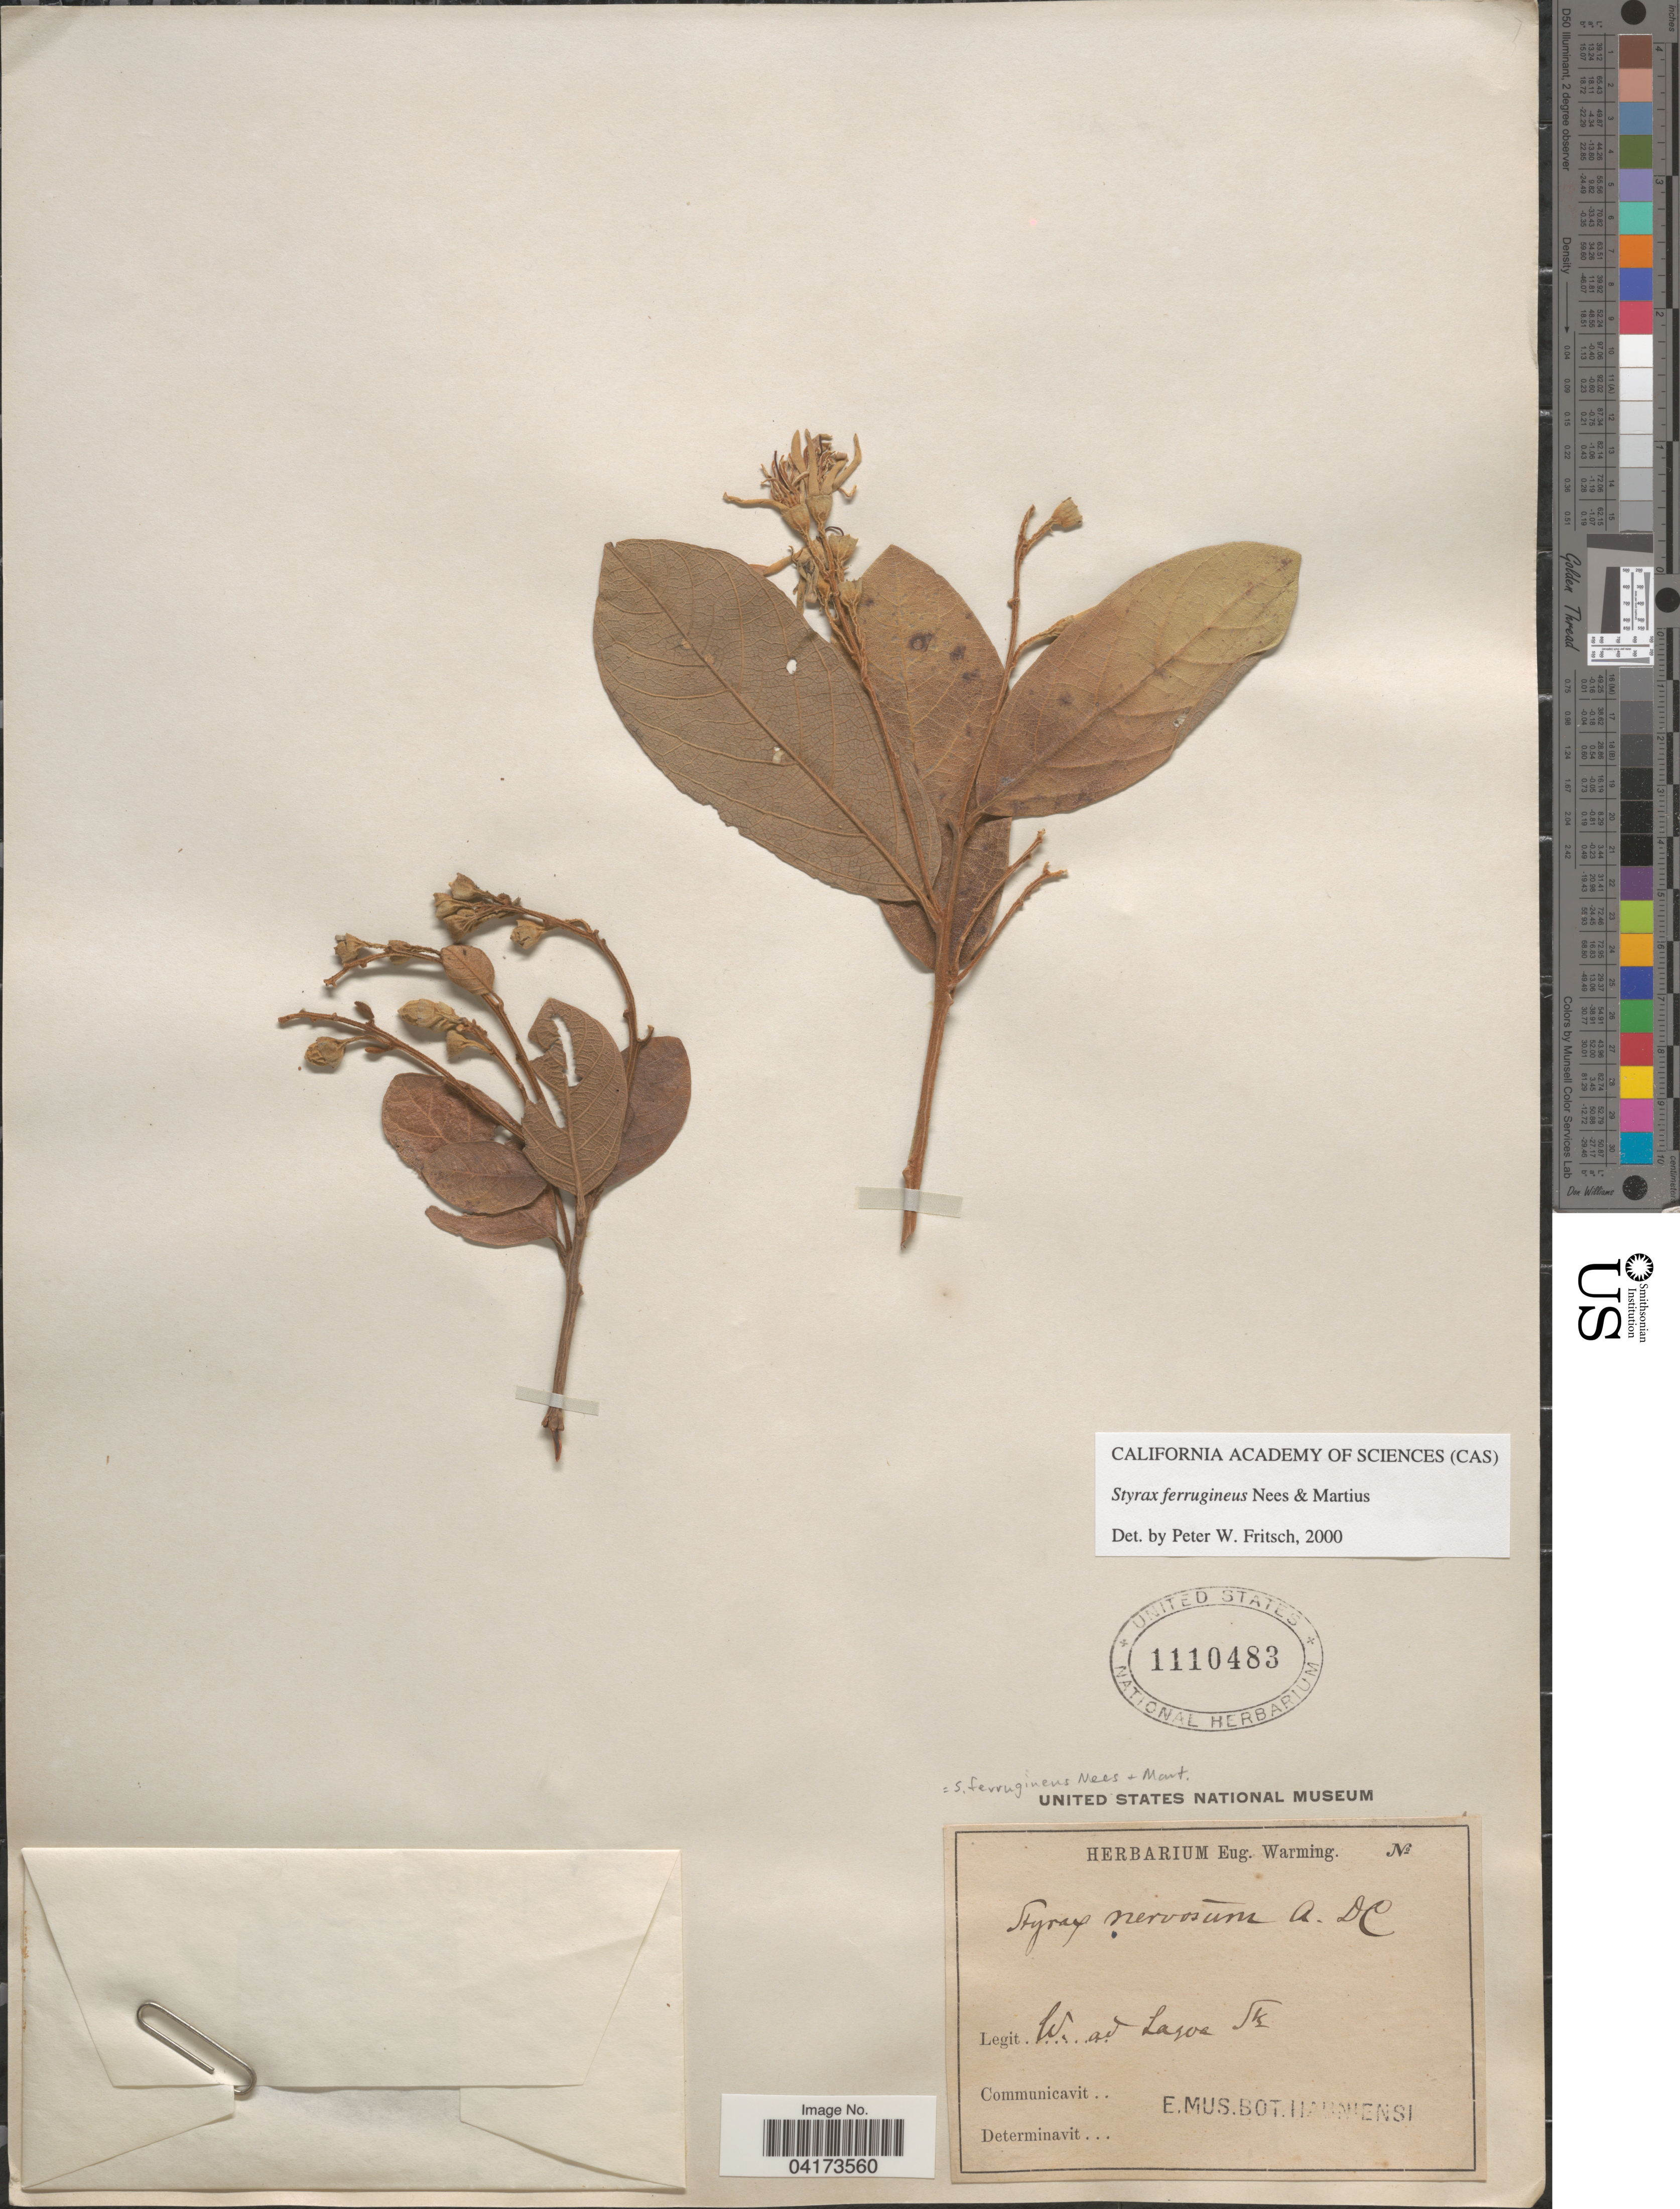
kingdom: Plantae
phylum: Tracheophyta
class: Magnoliopsida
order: Ericales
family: Styracaceae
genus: Styrax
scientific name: Styrax ferrugineus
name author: Nees & Mart.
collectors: E. Warming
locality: Ad Lagoa Sk.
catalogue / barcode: US 1110483